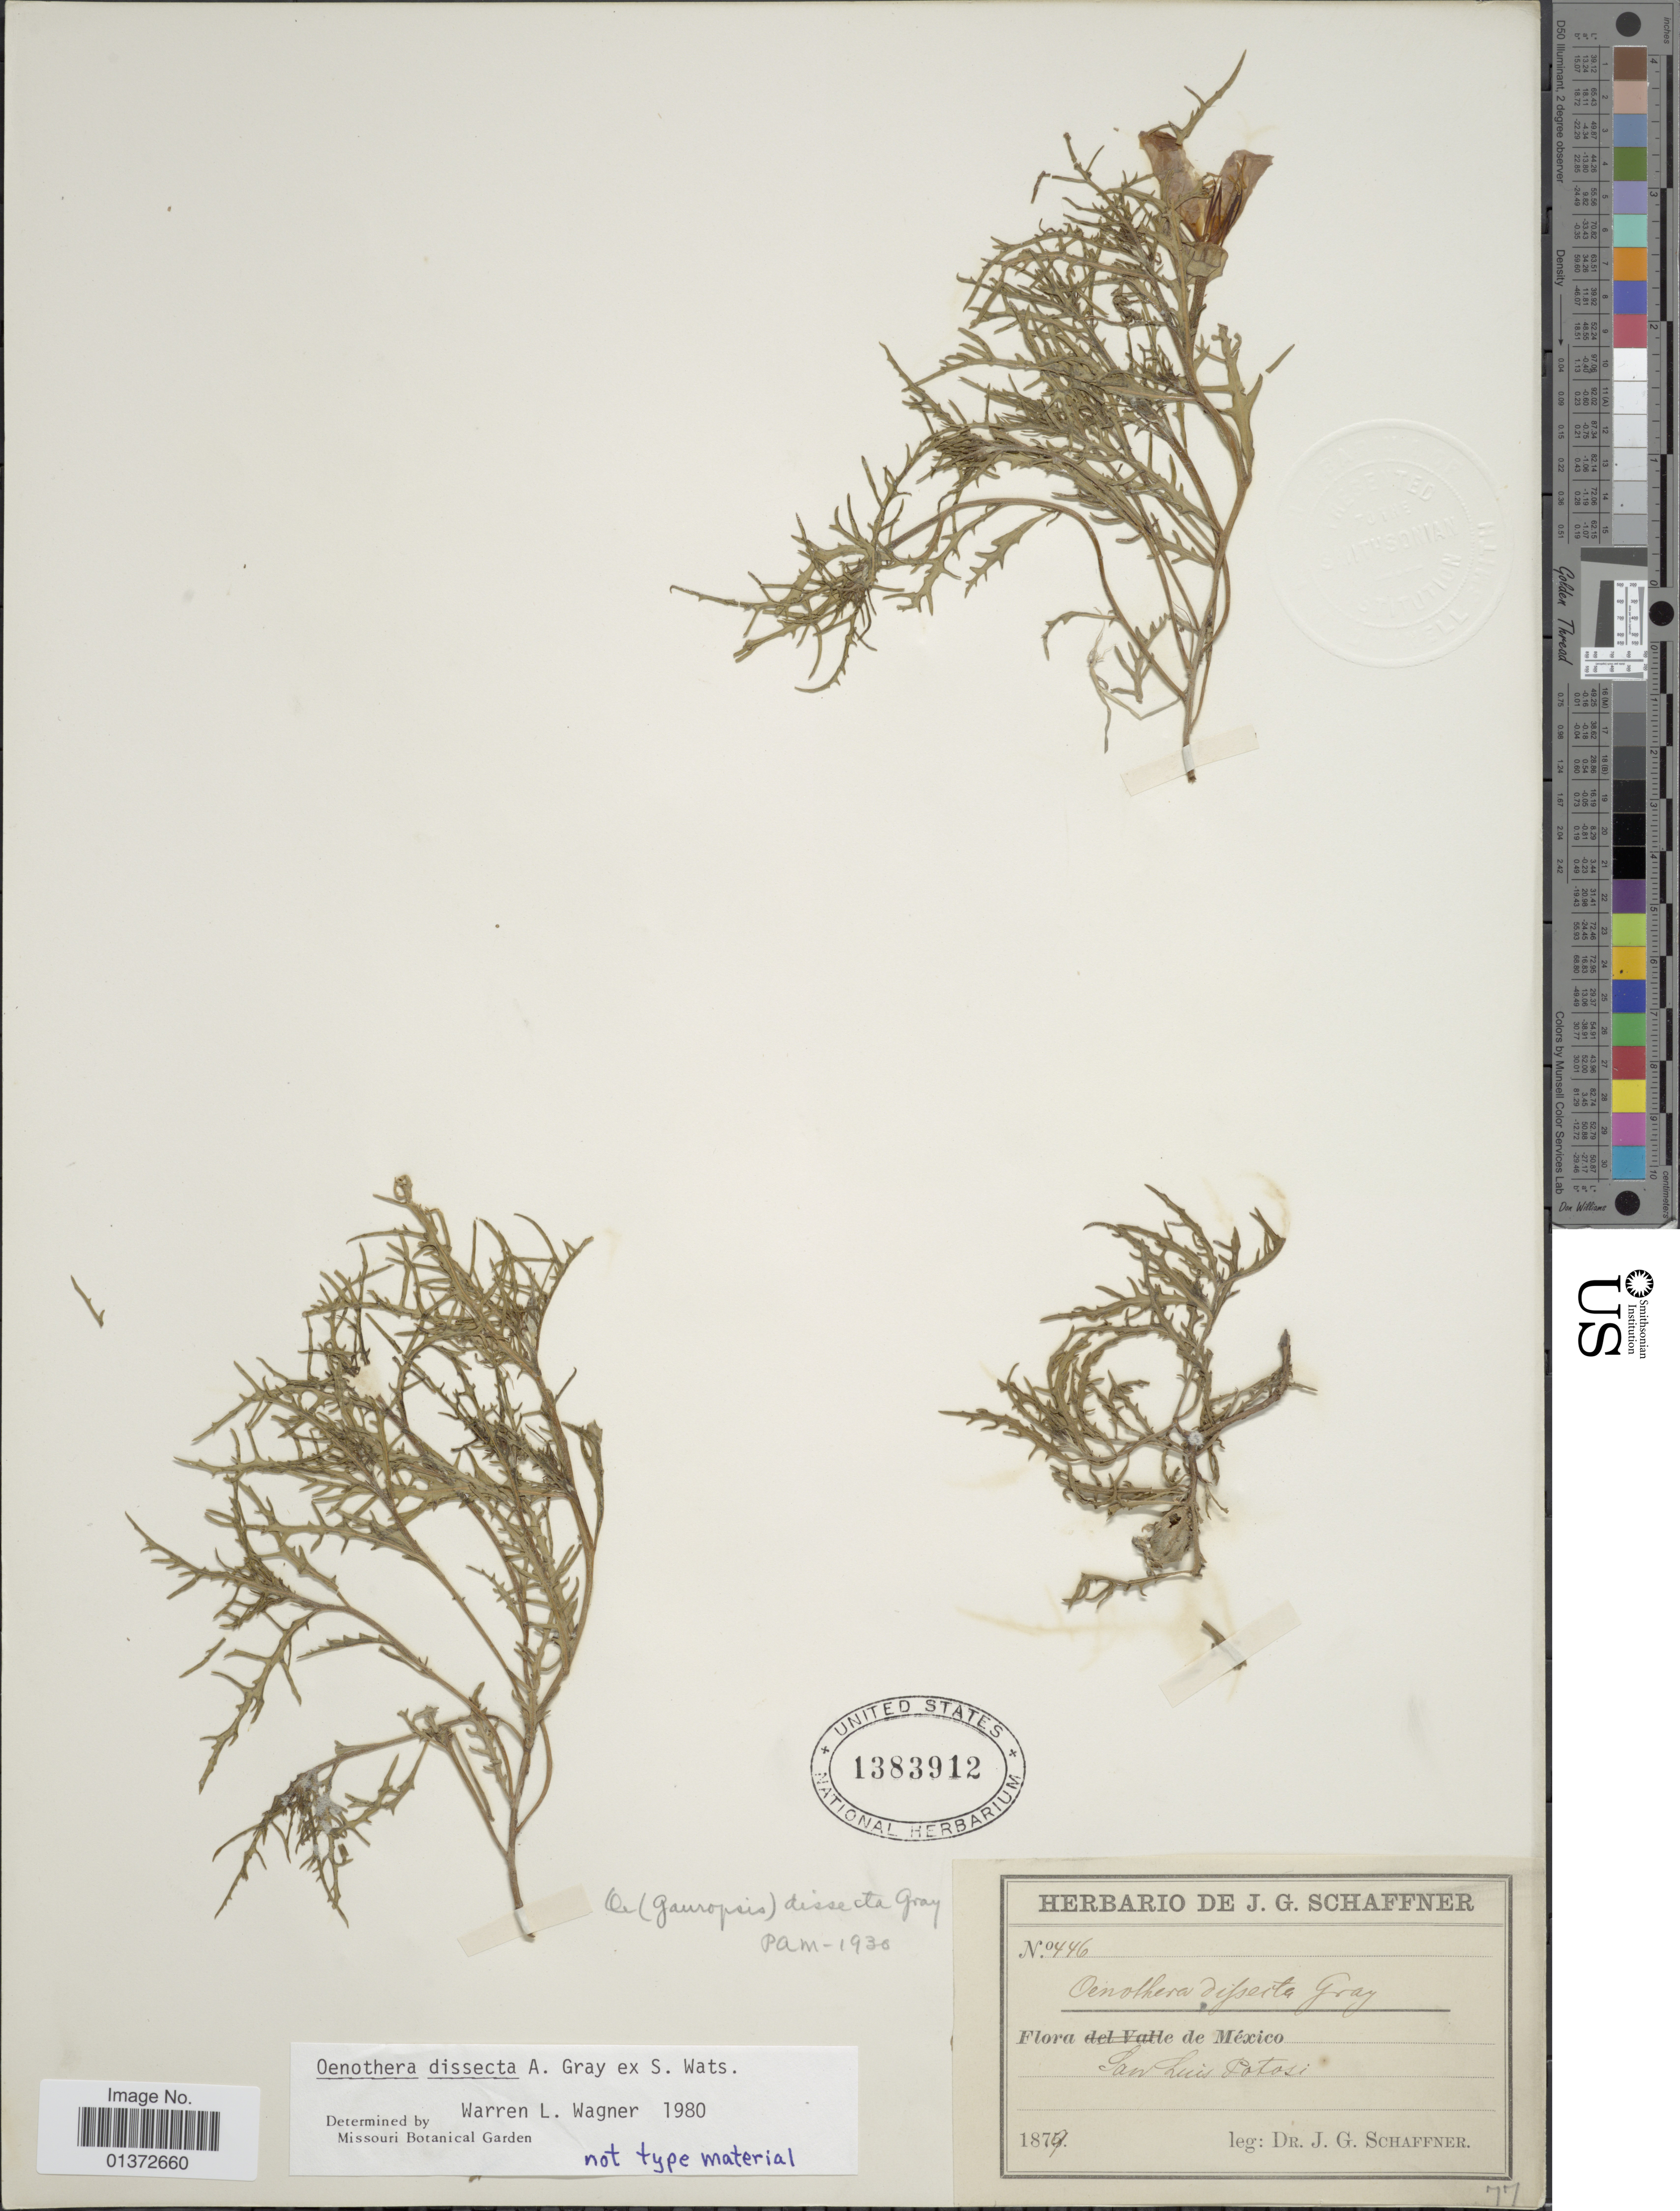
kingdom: Plantae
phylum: Tracheophyta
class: Magnoliopsida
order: Myrtales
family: Onagraceae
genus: Oenothera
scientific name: Oenothera dissecta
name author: A. Gray ex S. Watson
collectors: J. G. Schaffner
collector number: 446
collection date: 1879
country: Mexico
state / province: San Luis Potosí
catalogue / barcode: US 1383912